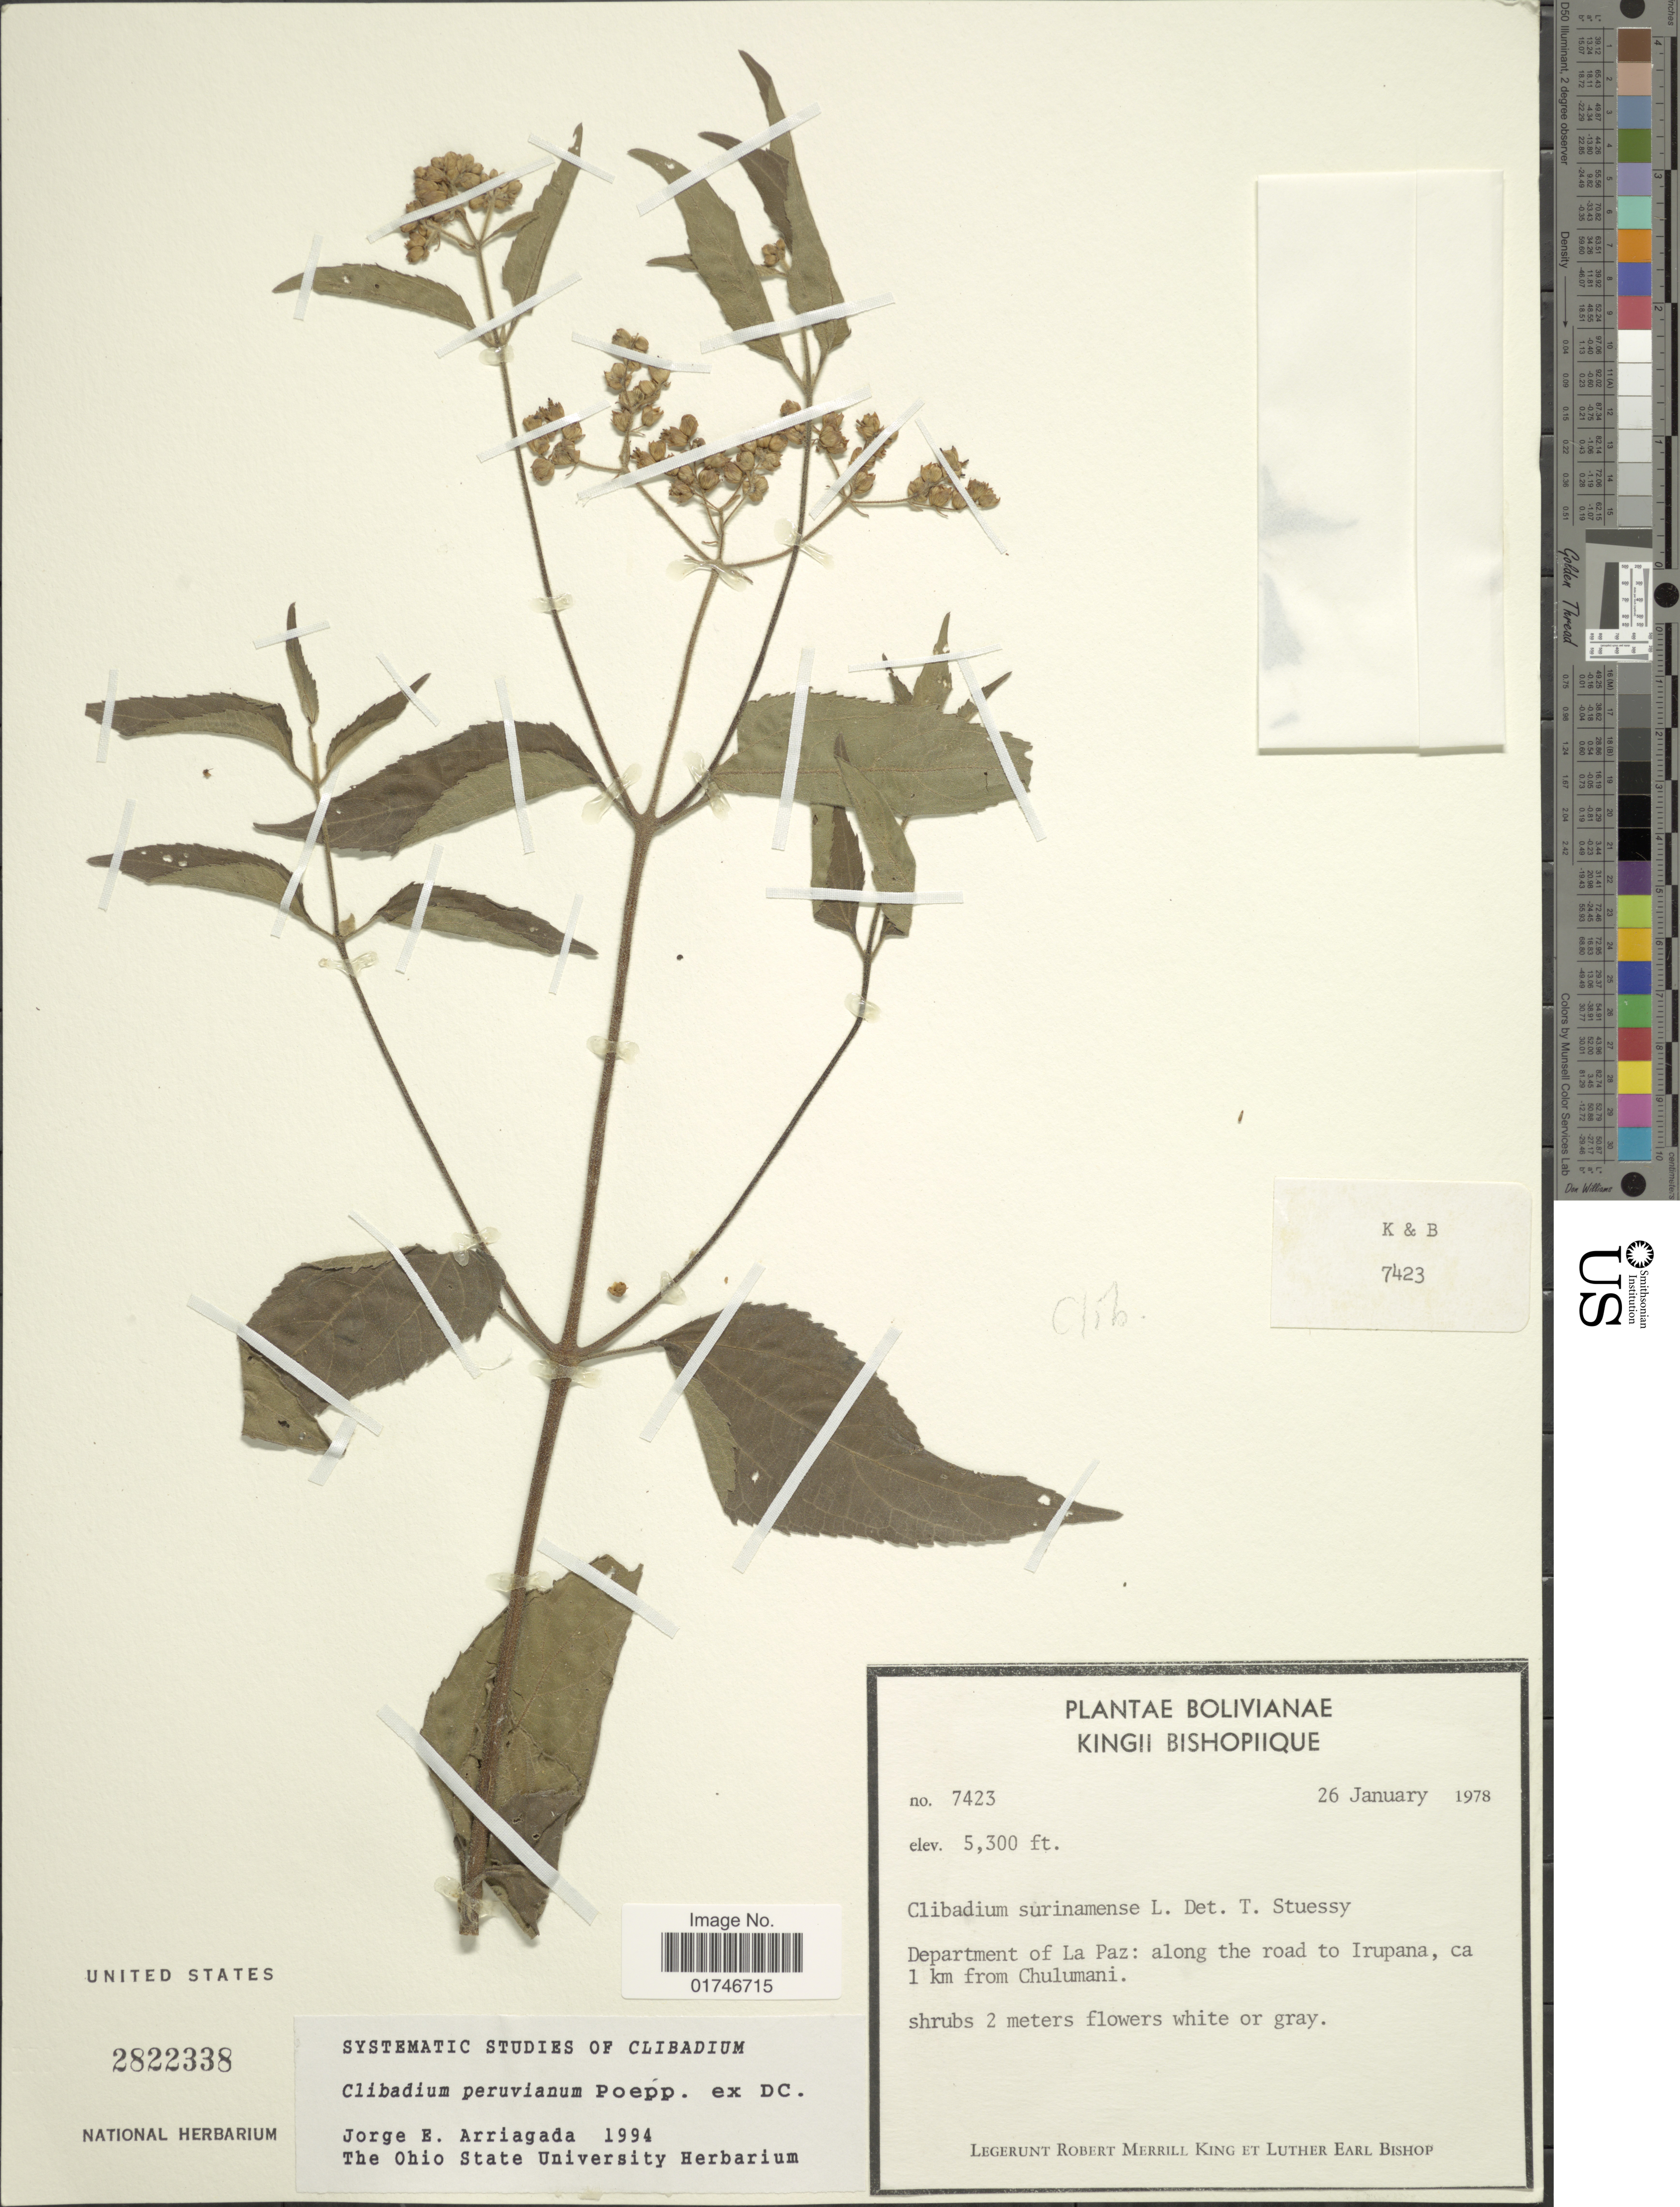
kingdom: Plantae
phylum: Tracheophyta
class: Magnoliopsida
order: Asterales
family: Asteraceae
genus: Clibadium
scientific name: Clibadium peruvianum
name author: Poepp.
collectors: R. M. King & L. E. Bishop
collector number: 7423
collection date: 1978-01-26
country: Bolivia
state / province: La Paz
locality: Department of La Paz: along the road to Irupana, ca 1 km from Chulumani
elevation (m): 1615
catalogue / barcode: US 2822338